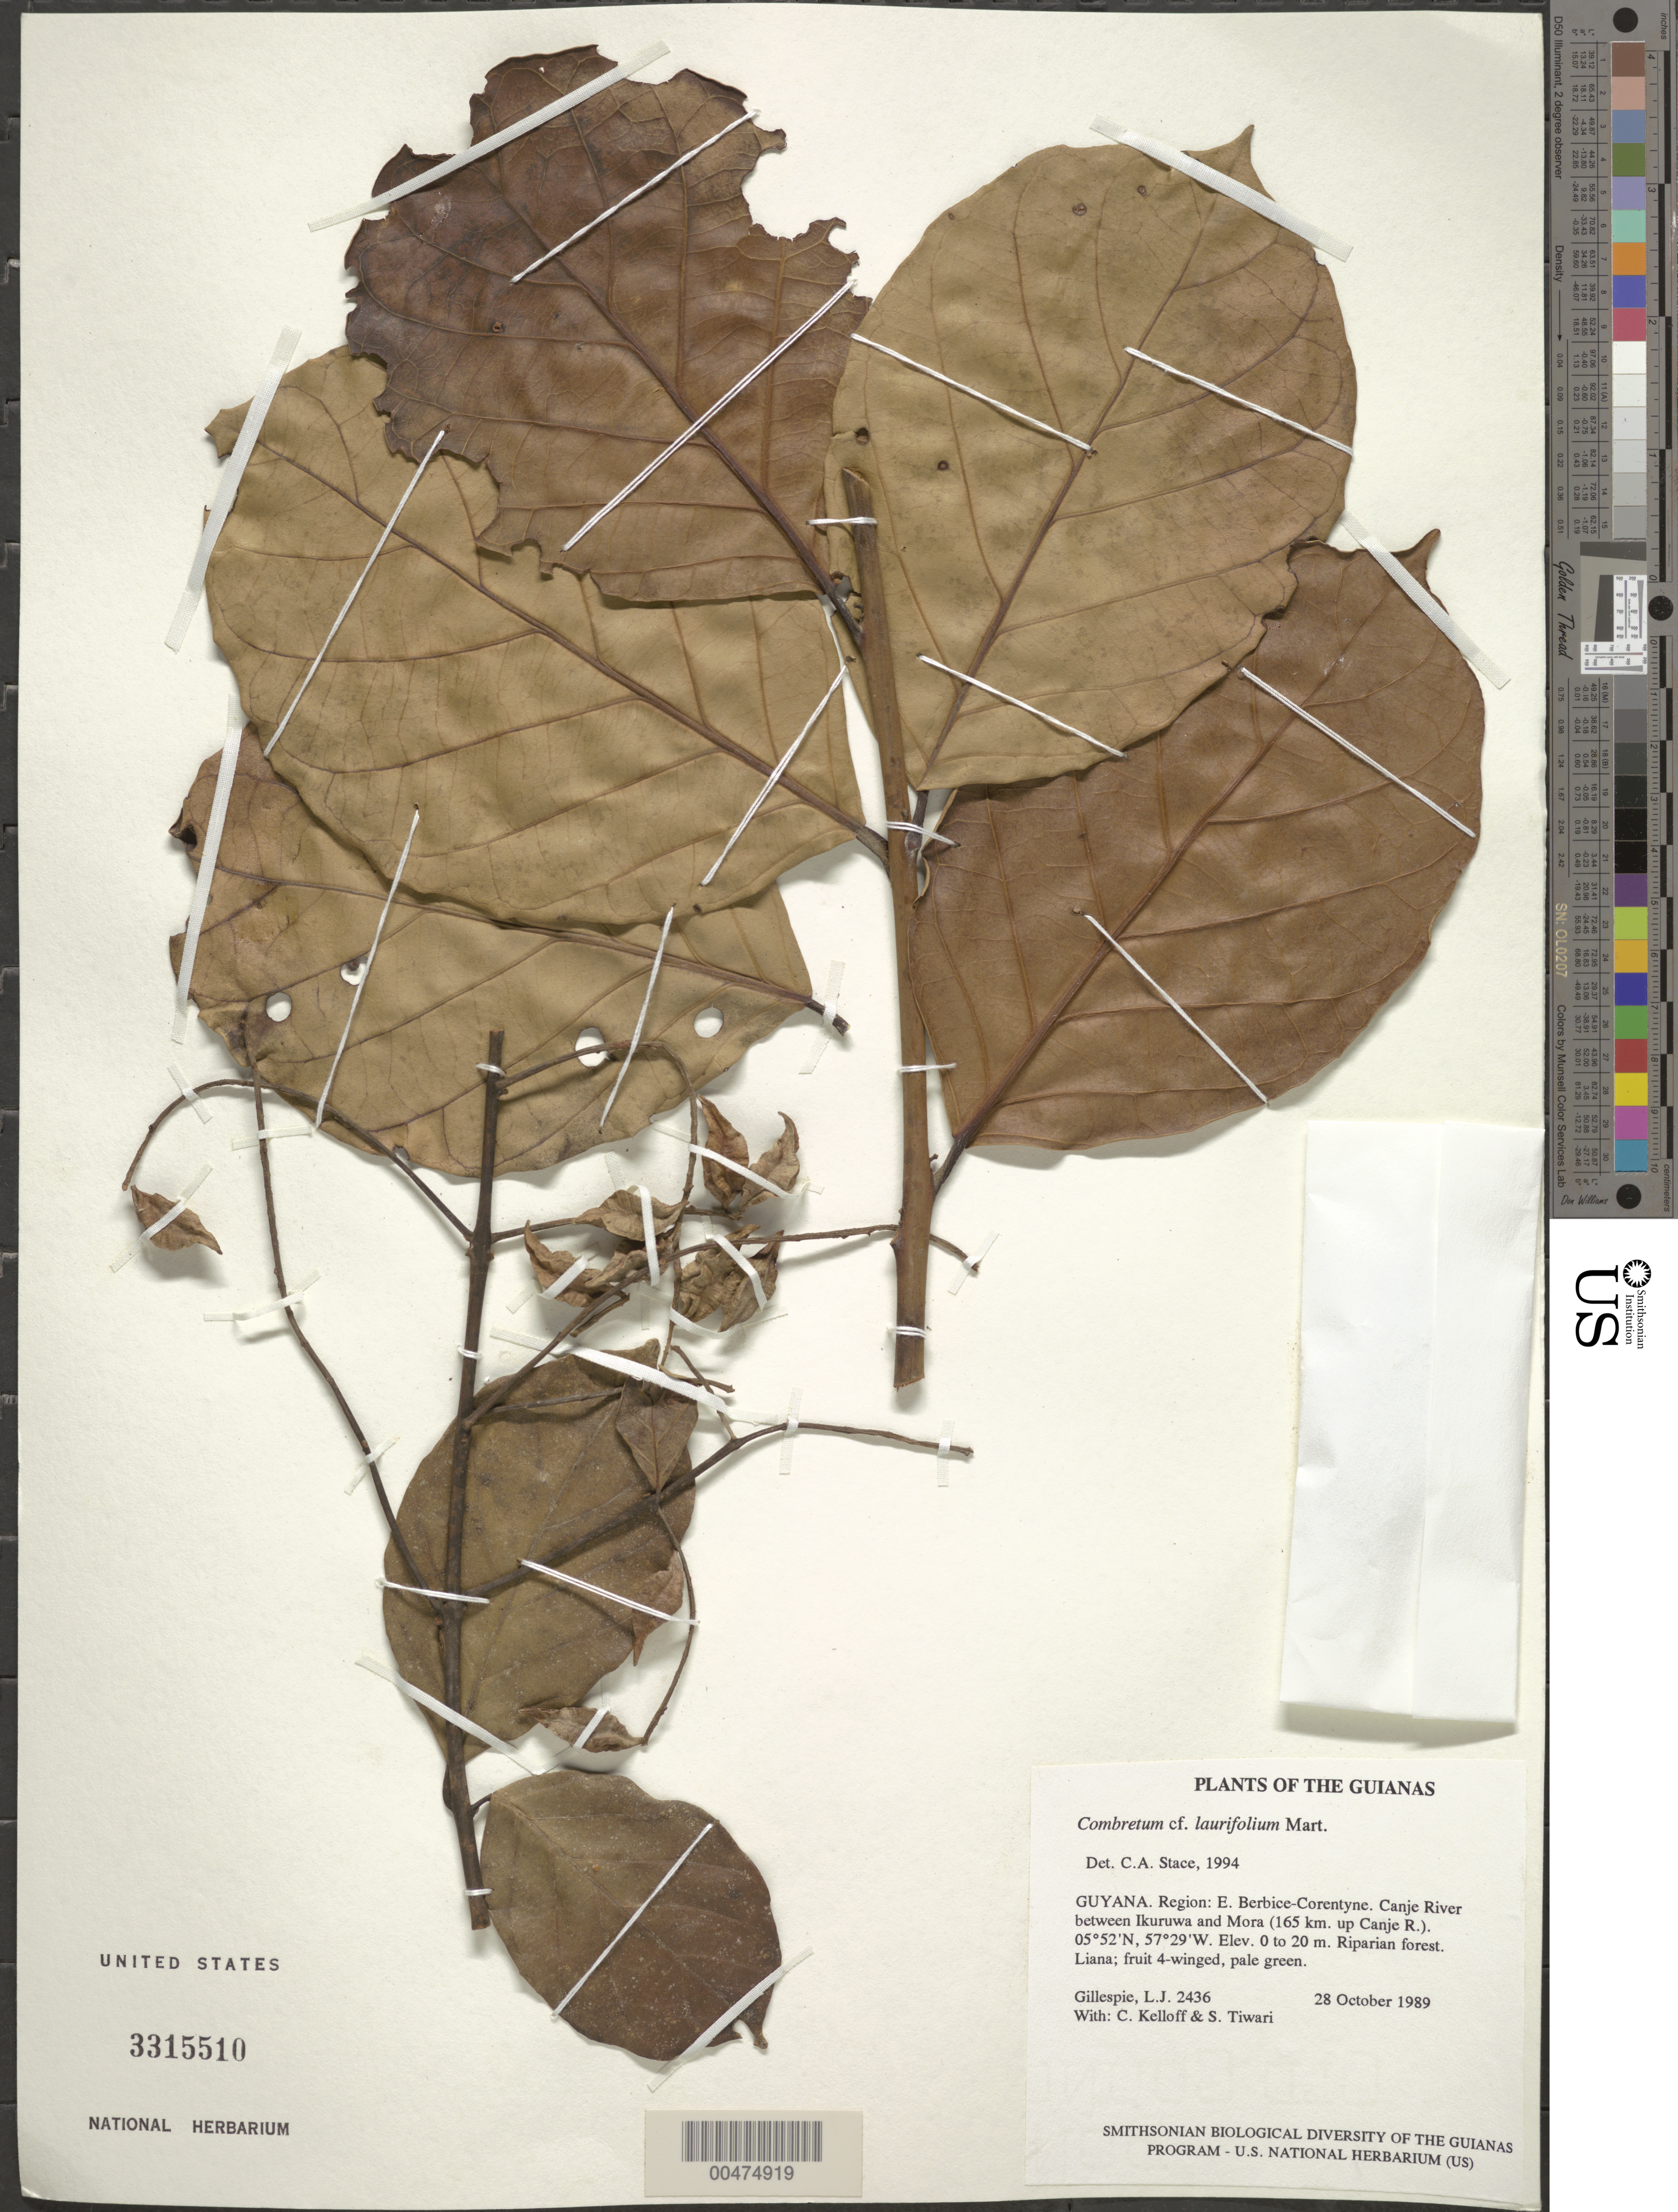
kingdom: Plantae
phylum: Tracheophyta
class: Magnoliopsida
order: Myrtales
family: Combretaceae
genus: Combretum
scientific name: Combretum laurifolium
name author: Mart.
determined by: Stace, C. A.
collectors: L. J. Gillespie, C. L. Kelloff & S. Tiwari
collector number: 2436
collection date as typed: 28 October 1989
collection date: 1989-10-28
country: Guyana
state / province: E. Berbice-Corentyne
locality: Canje River between Ikuruwa and Mora (165 km. up Canje R.)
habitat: Riparian forest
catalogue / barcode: US 3315510